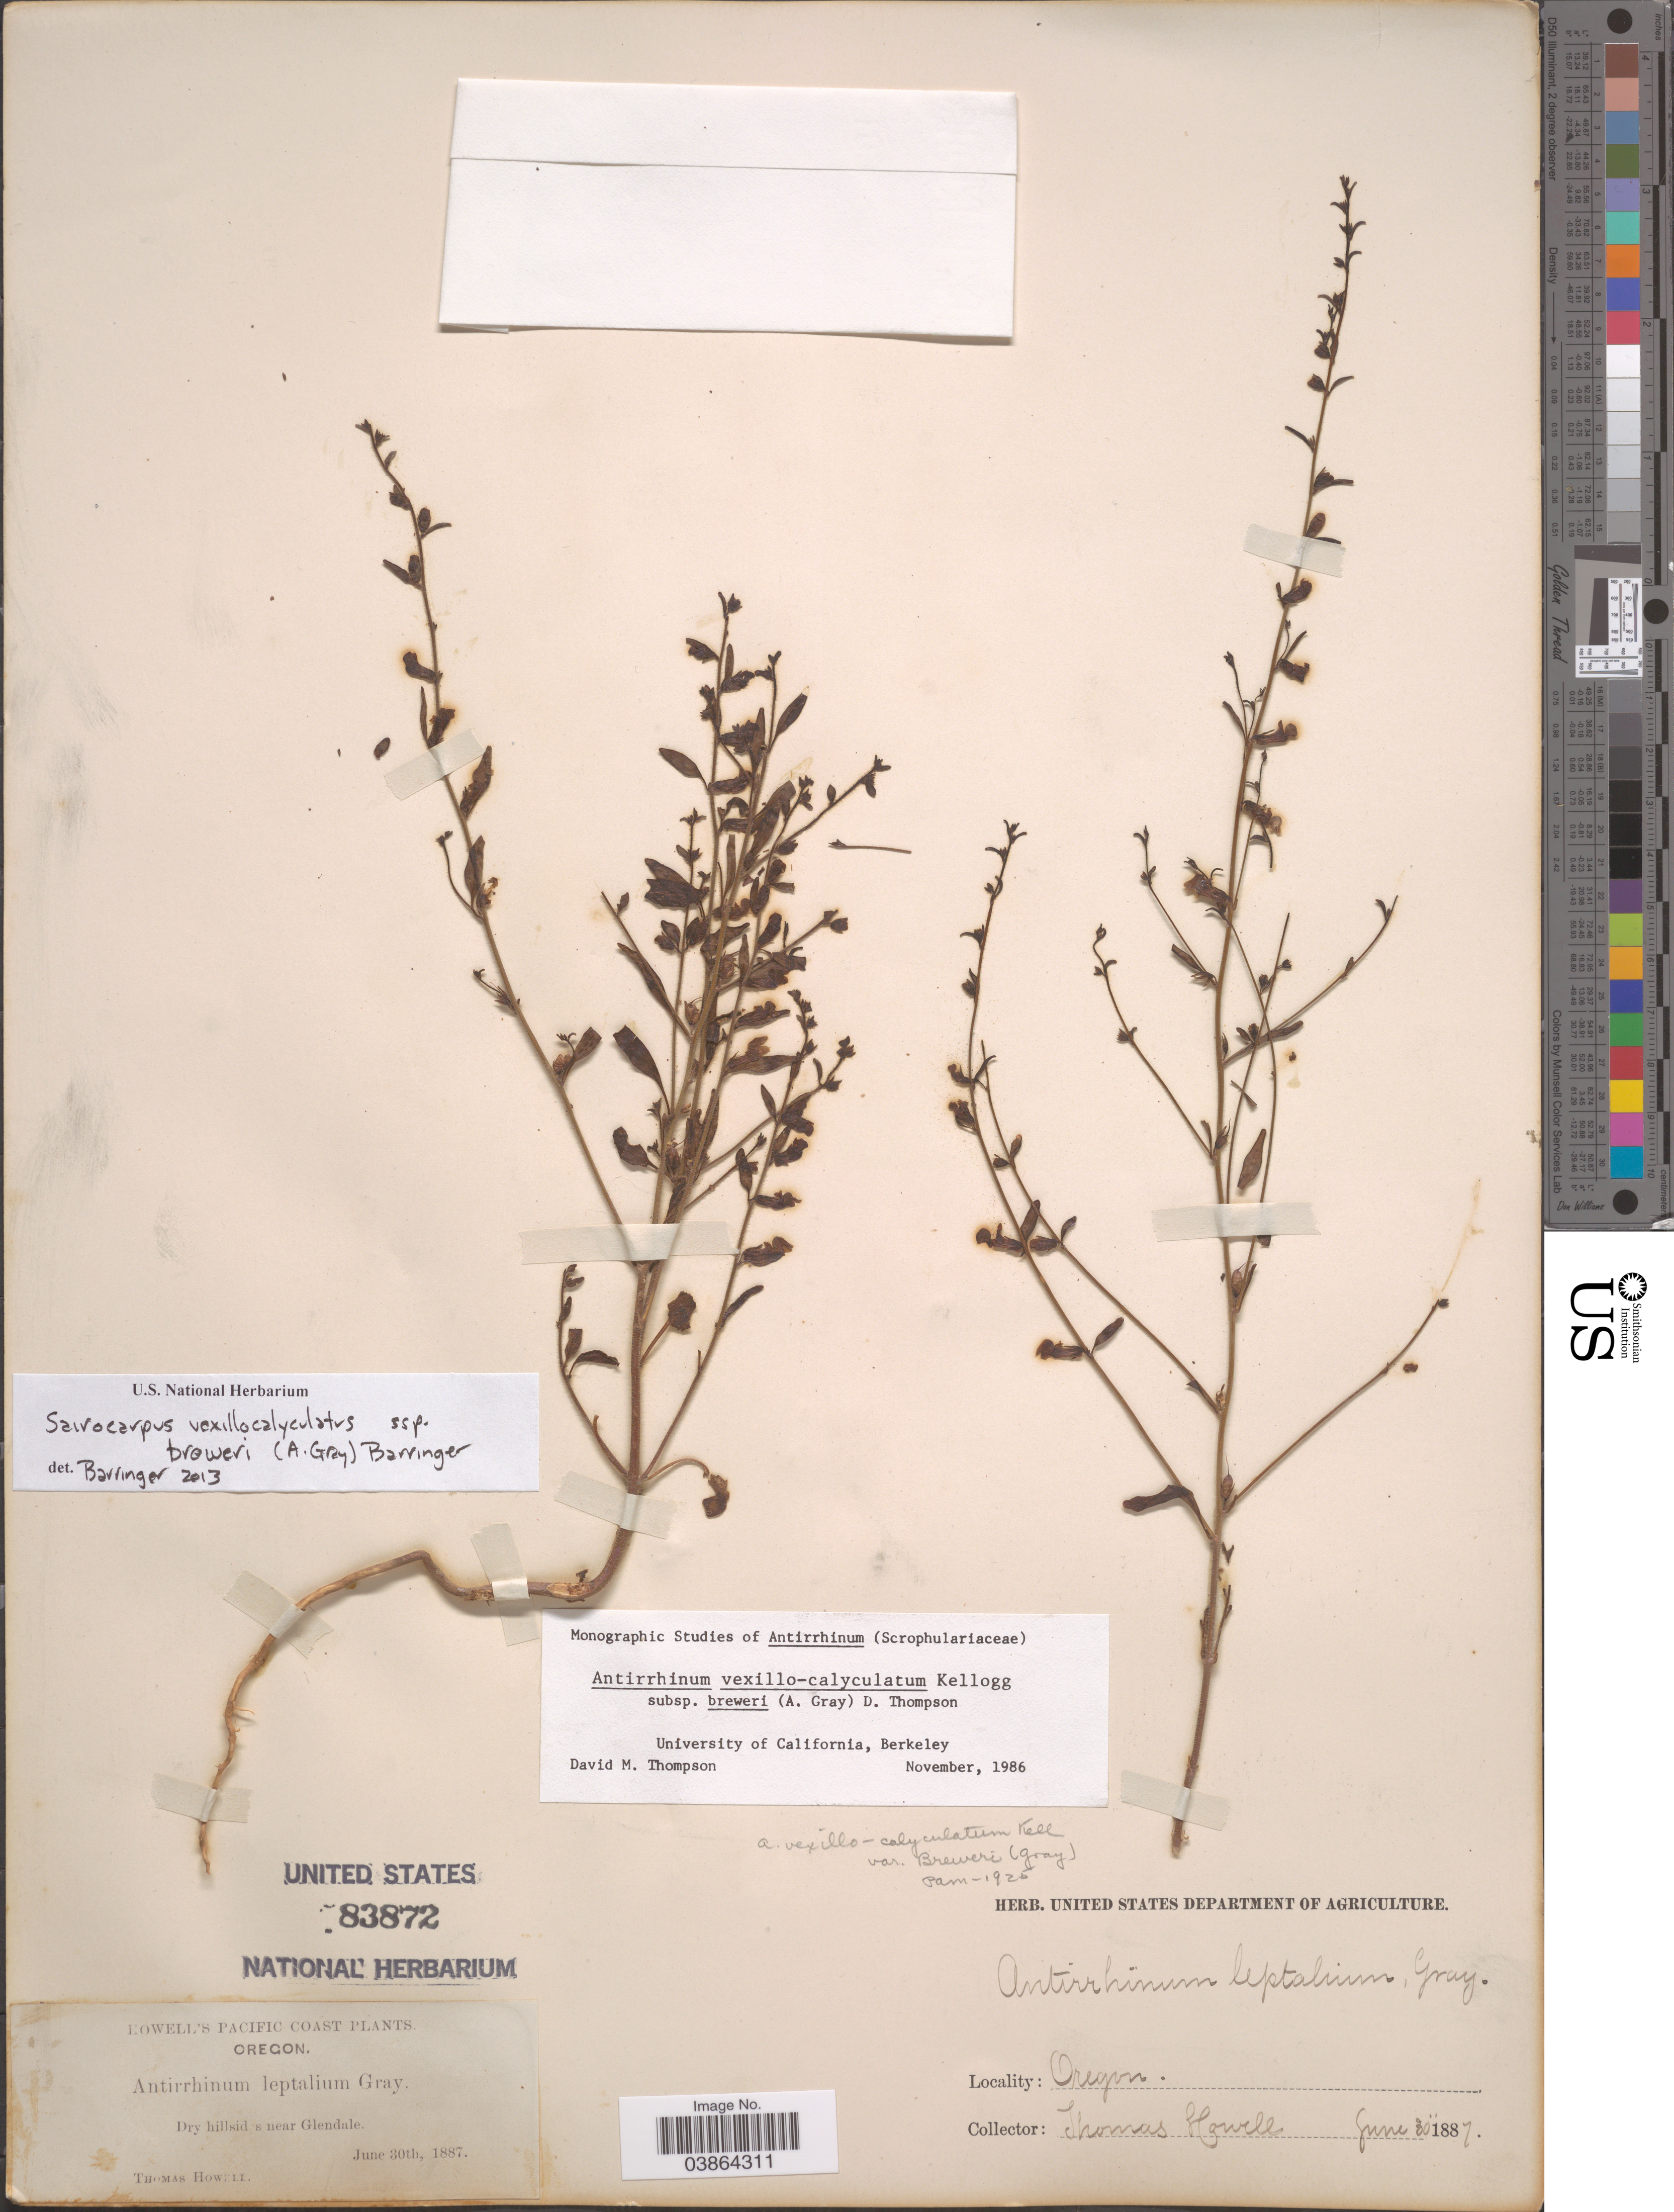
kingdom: Plantae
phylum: Tracheophyta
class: Magnoliopsida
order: Lamiales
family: Plantaginaceae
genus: Sairocarpus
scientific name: Sairocarpus vexillocalyculatus subsp. breweri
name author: (A. Gray) Barringer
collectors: T. Howell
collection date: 1887-06-30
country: United States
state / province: Oregon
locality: Pacific Coast. Dry hillside near Glendale.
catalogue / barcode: US 83872